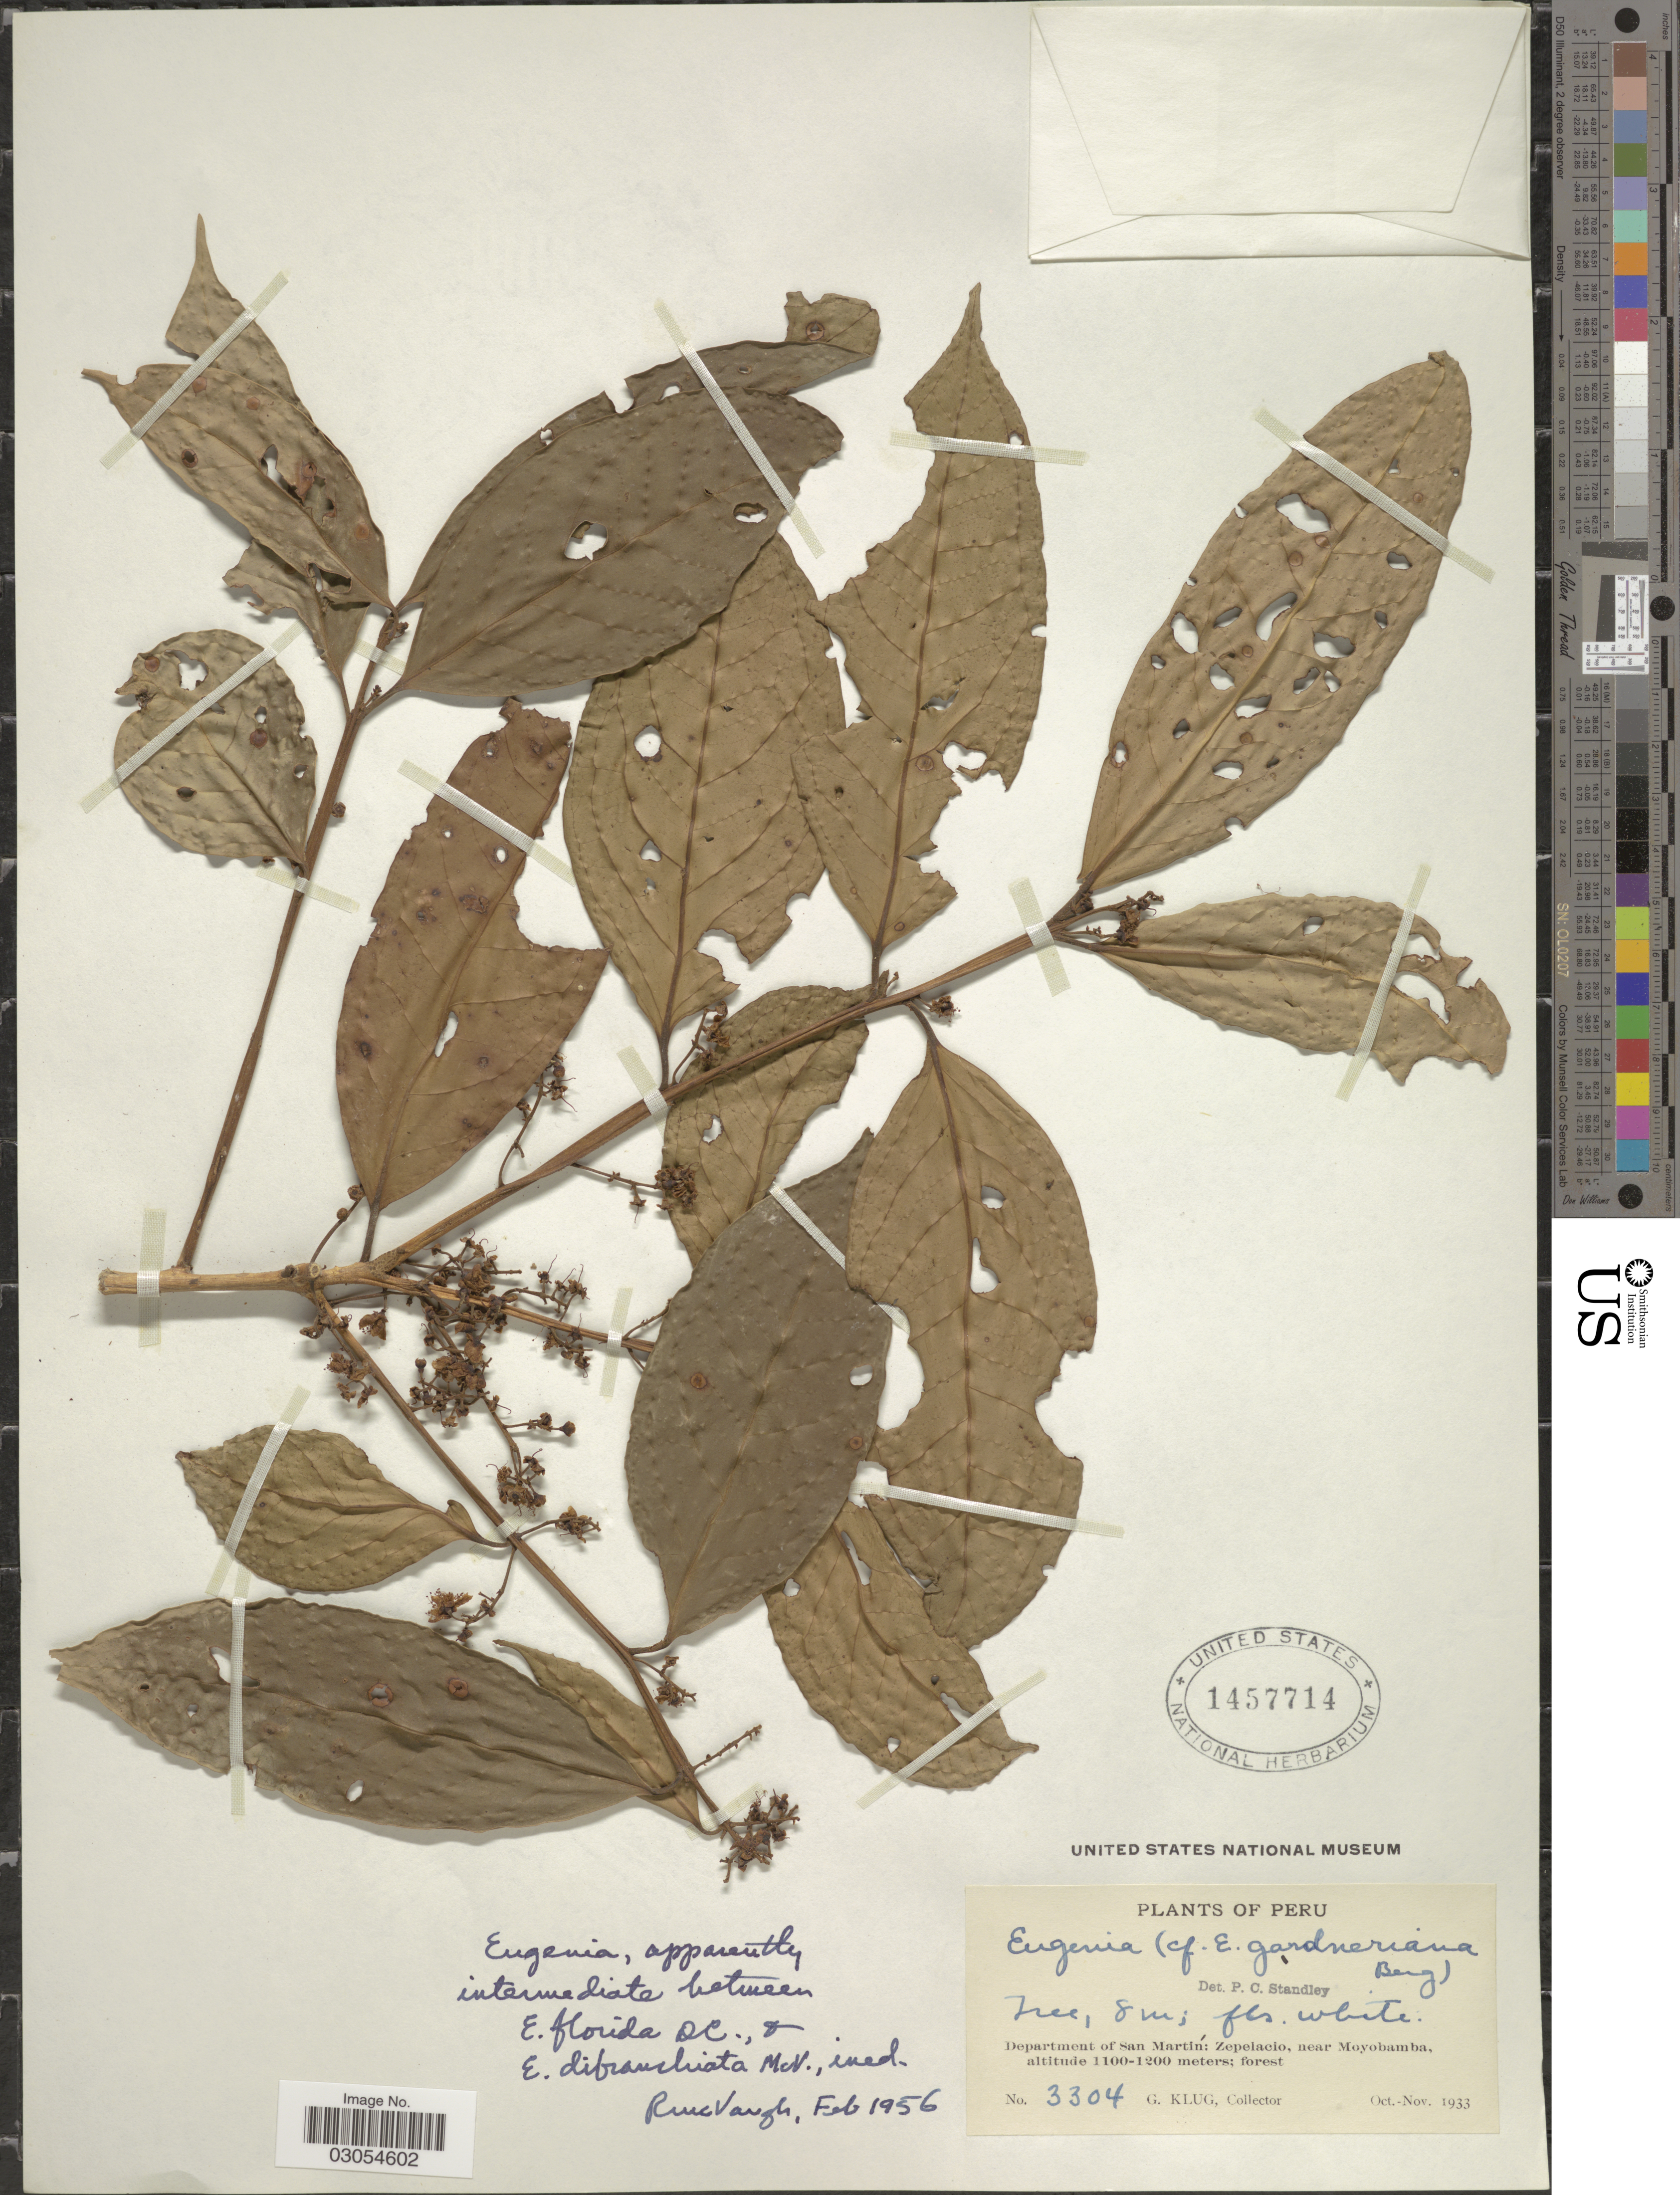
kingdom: Plantae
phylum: Tracheophyta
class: Magnoliopsida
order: Myrtales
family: Myrtaceae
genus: Eugenia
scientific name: Eugenia florida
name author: DC.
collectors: G. Klug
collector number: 3304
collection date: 1933-10/1933-11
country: Peru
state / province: San Martín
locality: Department of San Martín: Zepelacio, near Moyobamba.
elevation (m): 1100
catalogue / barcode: US 1457714